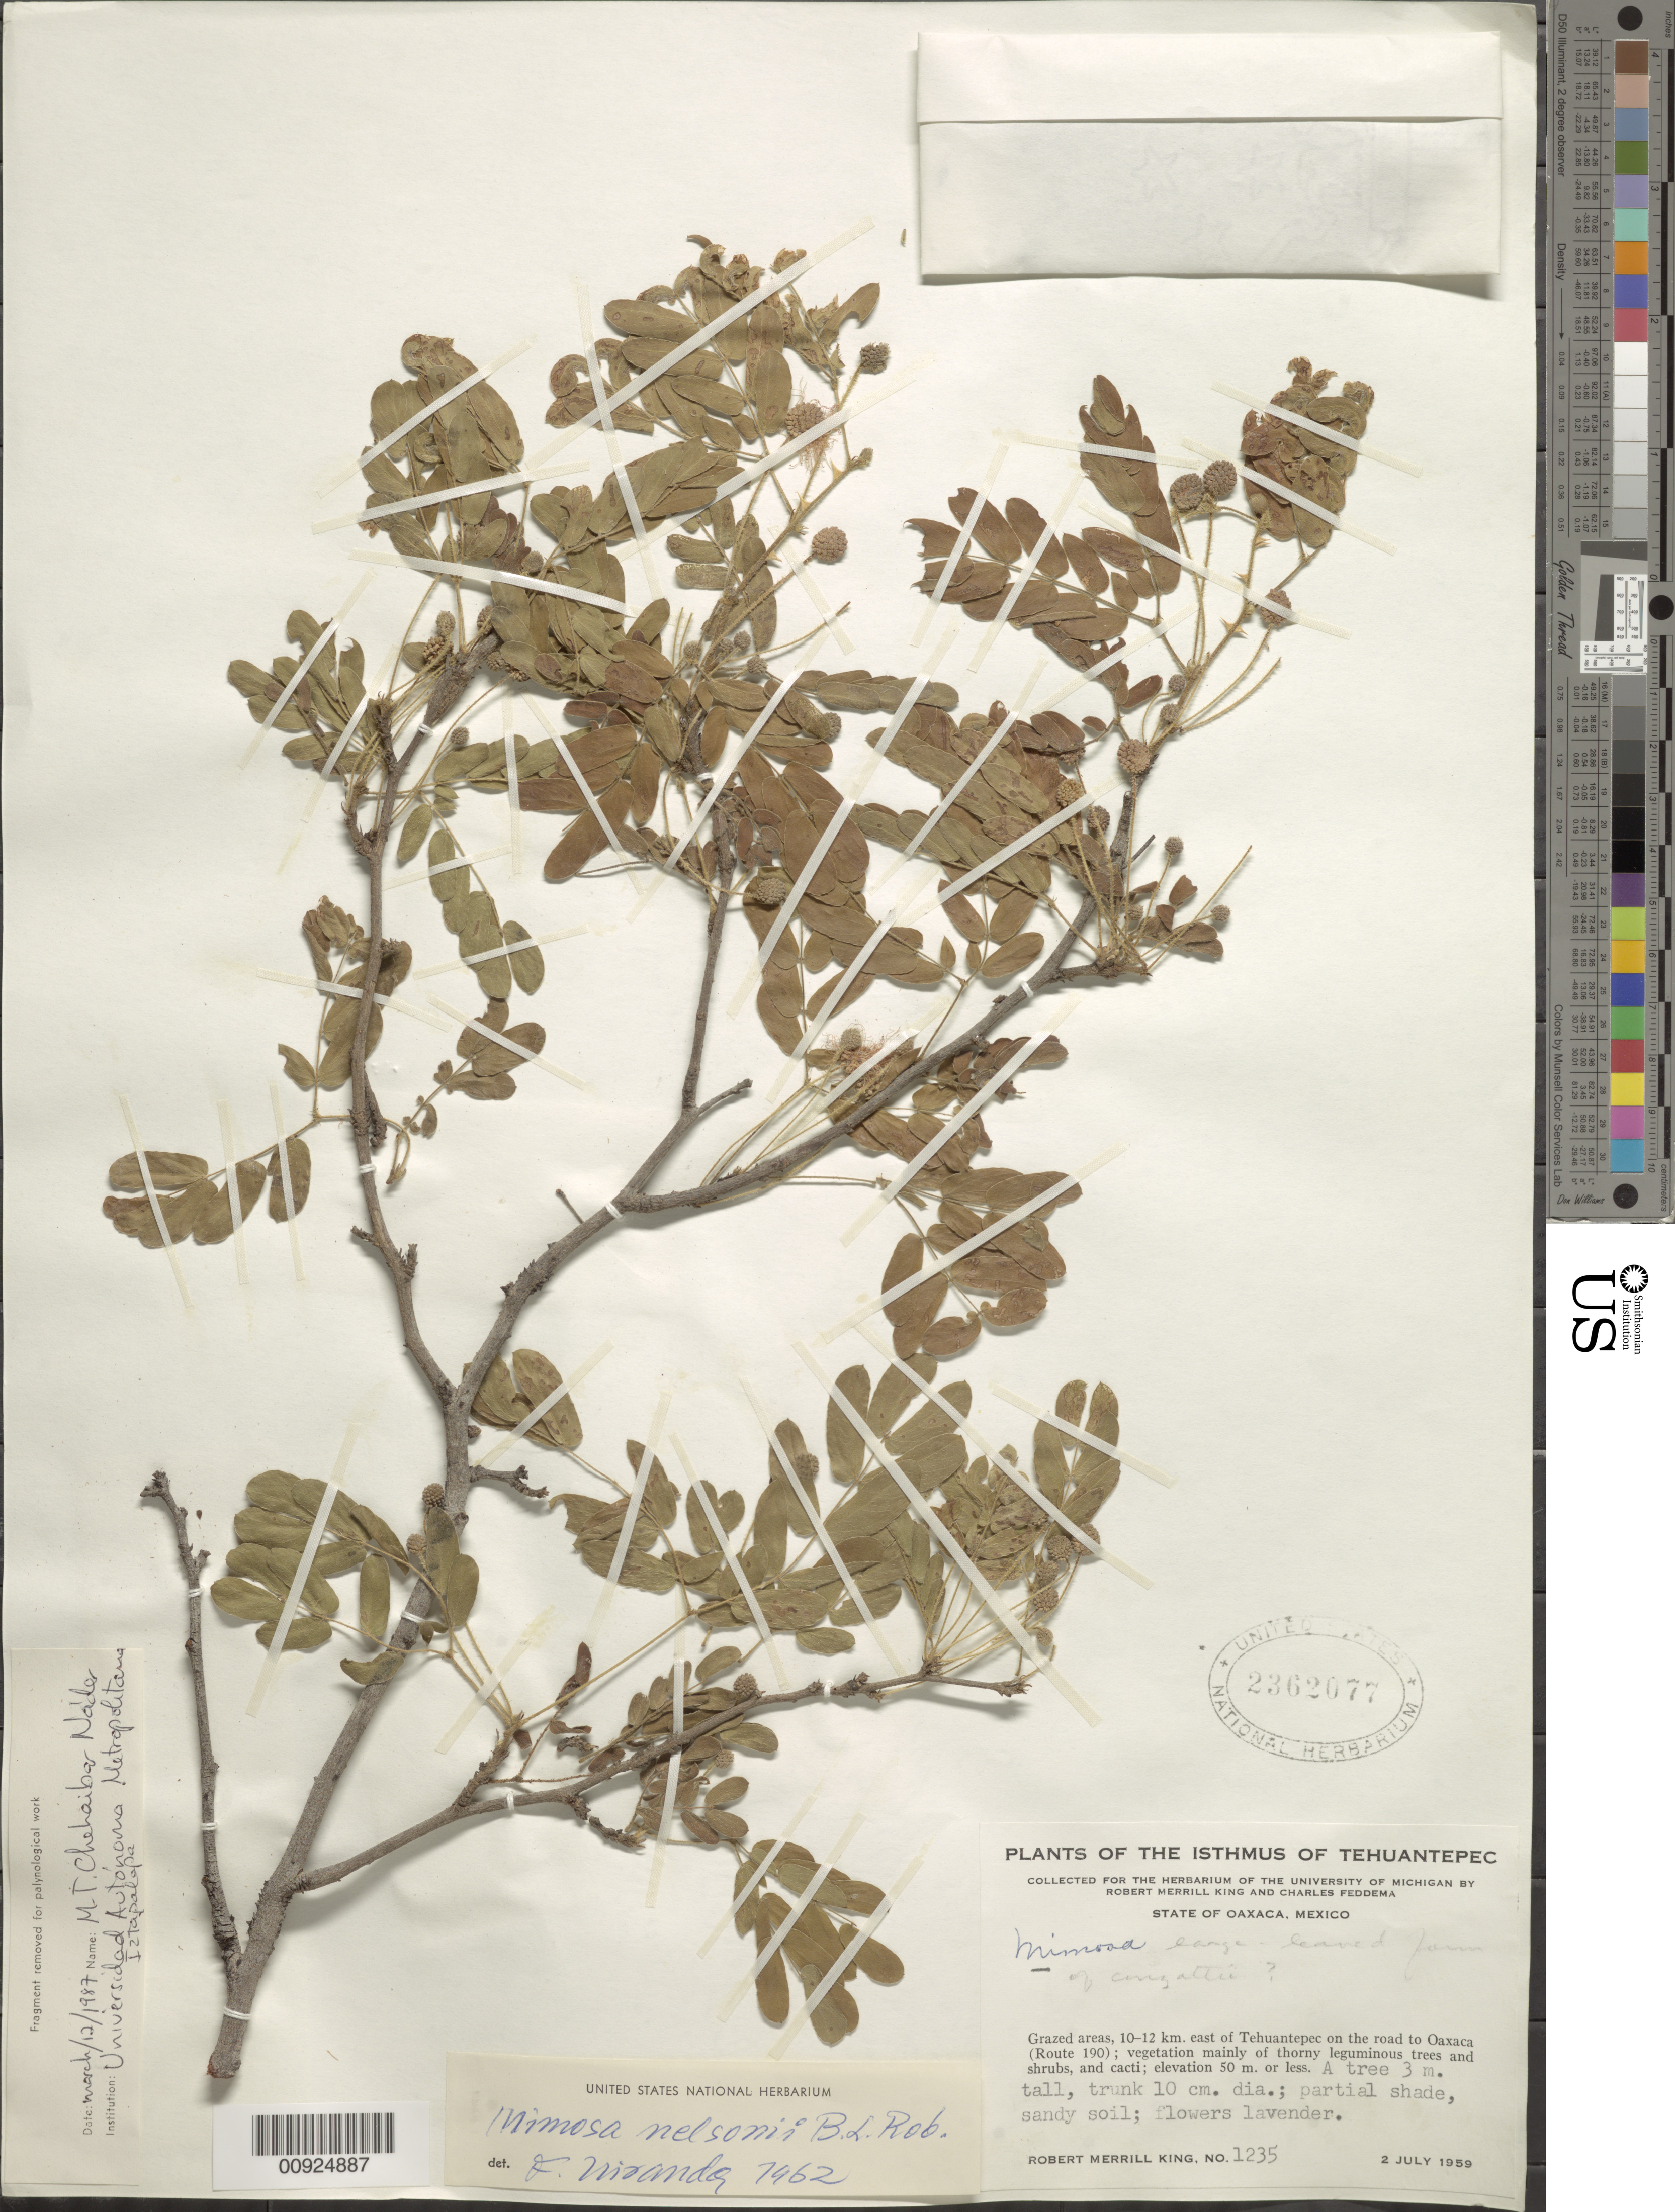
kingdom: Plantae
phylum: Tracheophyta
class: Magnoliopsida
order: Fabales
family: Fabaceae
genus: Mimosa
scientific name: Mimosa nelsonii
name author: B.L. Rob.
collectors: R. M. King & C. Feddema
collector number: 1235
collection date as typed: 02 Jul 1959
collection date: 1959-07-02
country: Mexico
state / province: Oaxaca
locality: Grazed areas, 10-12 km. east of Tehuantepec on the road to Oaxaca (Route 190).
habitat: Vegetation mainly of thorny leguminous trees and shrubs, and cacti. Partial shade, sandy soil.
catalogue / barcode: US 2362077